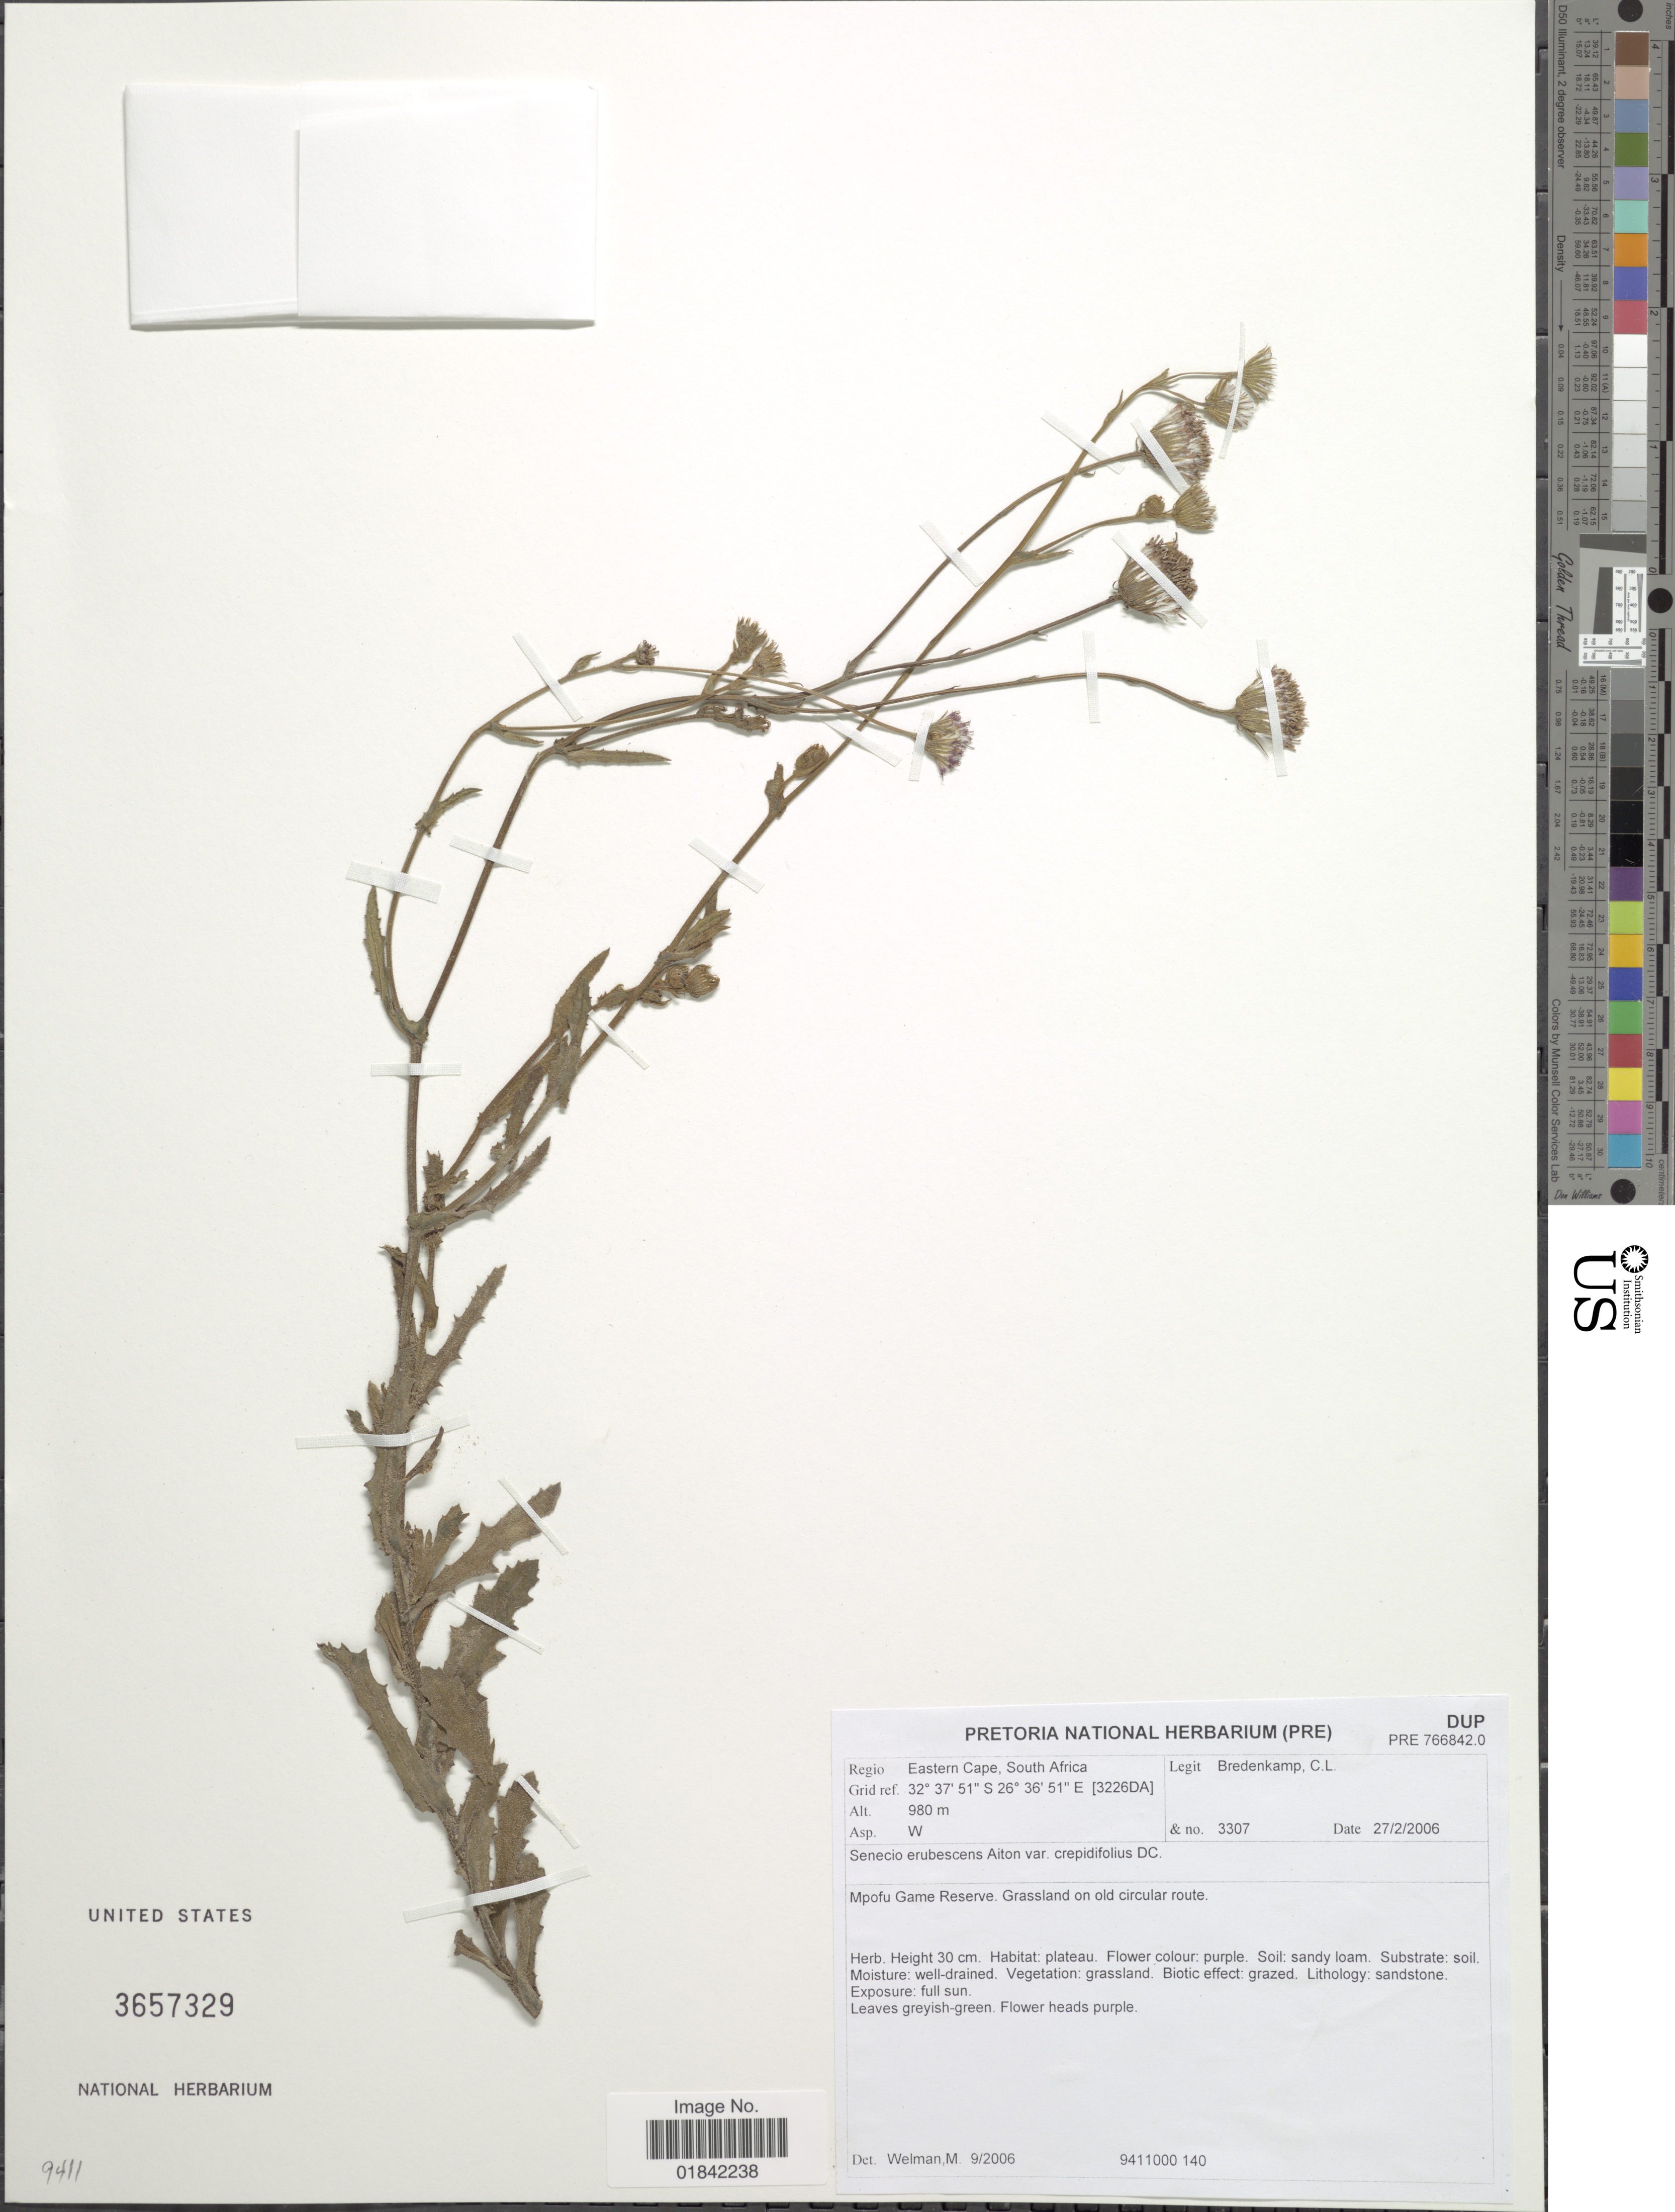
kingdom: Plantae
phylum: Tracheophyta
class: Magnoliopsida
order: Asterales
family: Asteraceae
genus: Senecio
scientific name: Senecio erubescens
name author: Aiton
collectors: C. Bredenkamp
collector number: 3307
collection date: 2006-02-27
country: South Africa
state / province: Eastern Cape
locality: Mpofu Game Reserve, Grassland on old circular route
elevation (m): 980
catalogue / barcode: US 3657329